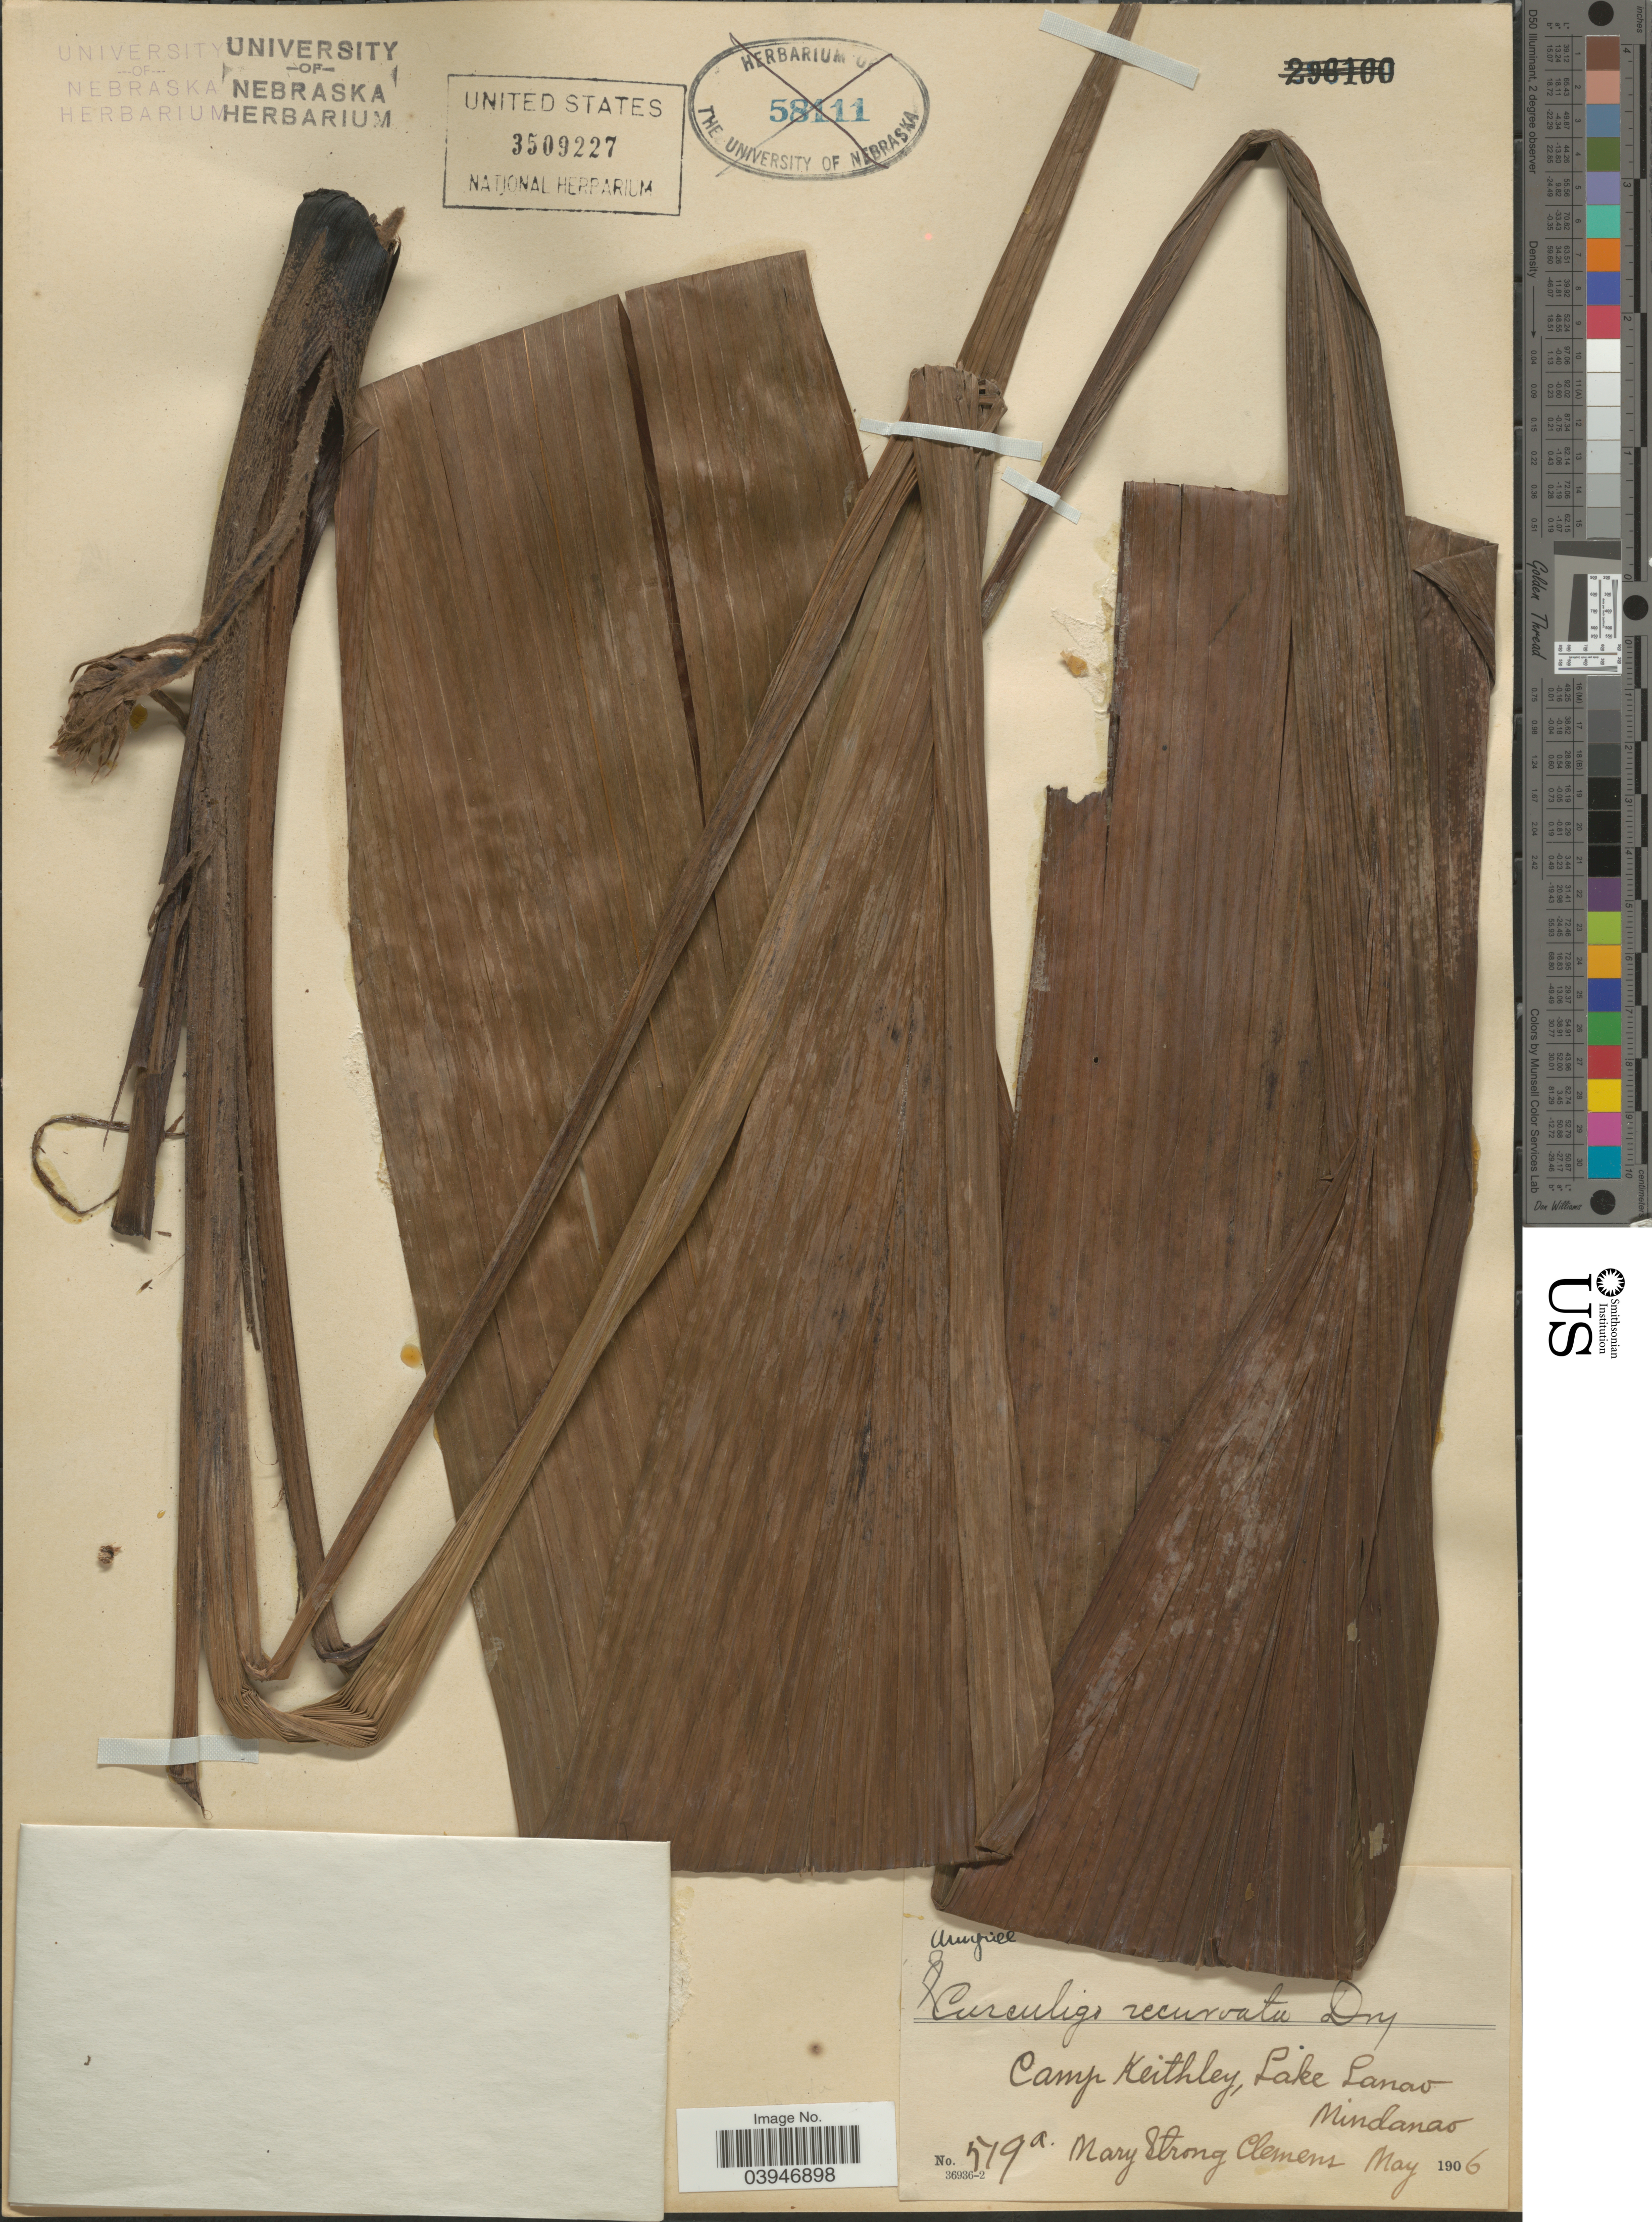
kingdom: Plantae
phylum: Tracheophyta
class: Liliopsida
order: Asparagales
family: Hypoxidaceae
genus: Curculigo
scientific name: Curculigo recurvata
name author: W.T. Aiton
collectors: M. S. Clemens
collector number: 519a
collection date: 1906-05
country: Philippines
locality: Camp Keithley, Lake Lanao, Mindanao.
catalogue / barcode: US 3509227